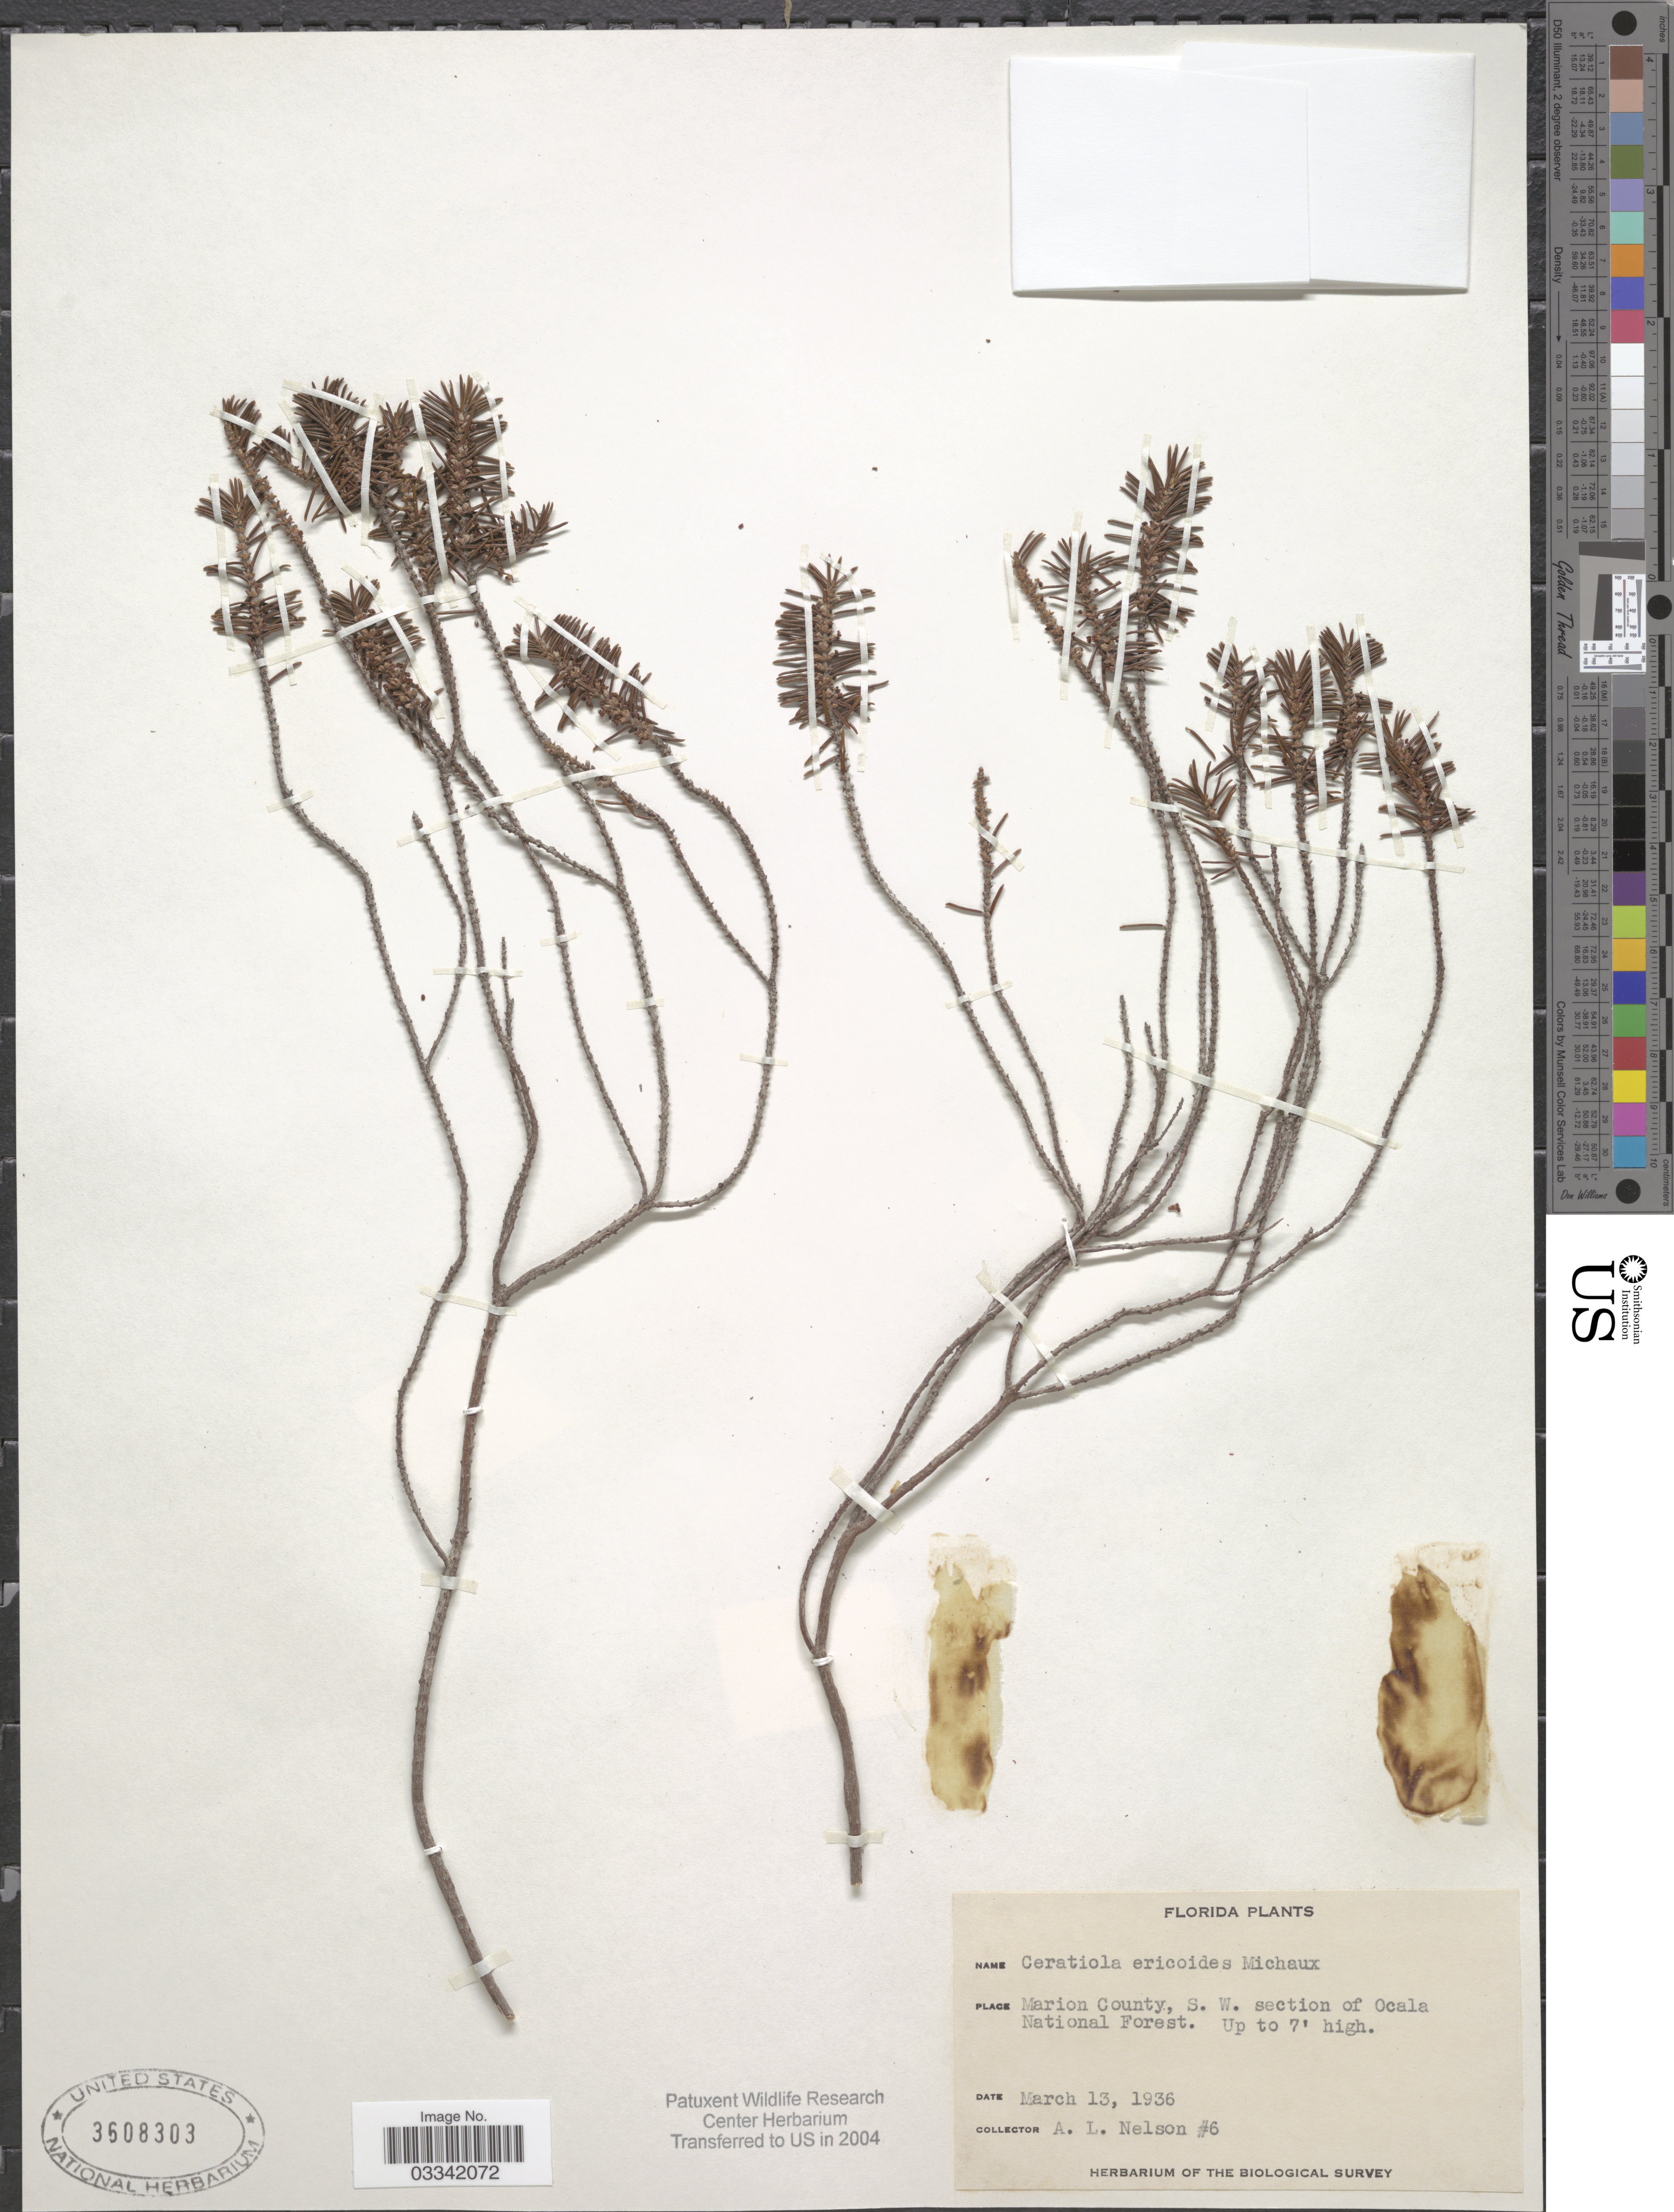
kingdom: Plantae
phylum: Tracheophyta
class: Magnoliopsida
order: Ericales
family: Ericaceae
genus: Ceratiola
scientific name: Ceratiola ericoides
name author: Michx.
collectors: A. L. Nelson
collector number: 6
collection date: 1936-03-13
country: United States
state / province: Florida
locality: Marion County, S.W. section of Ocala National Forest.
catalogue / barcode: US 3608303